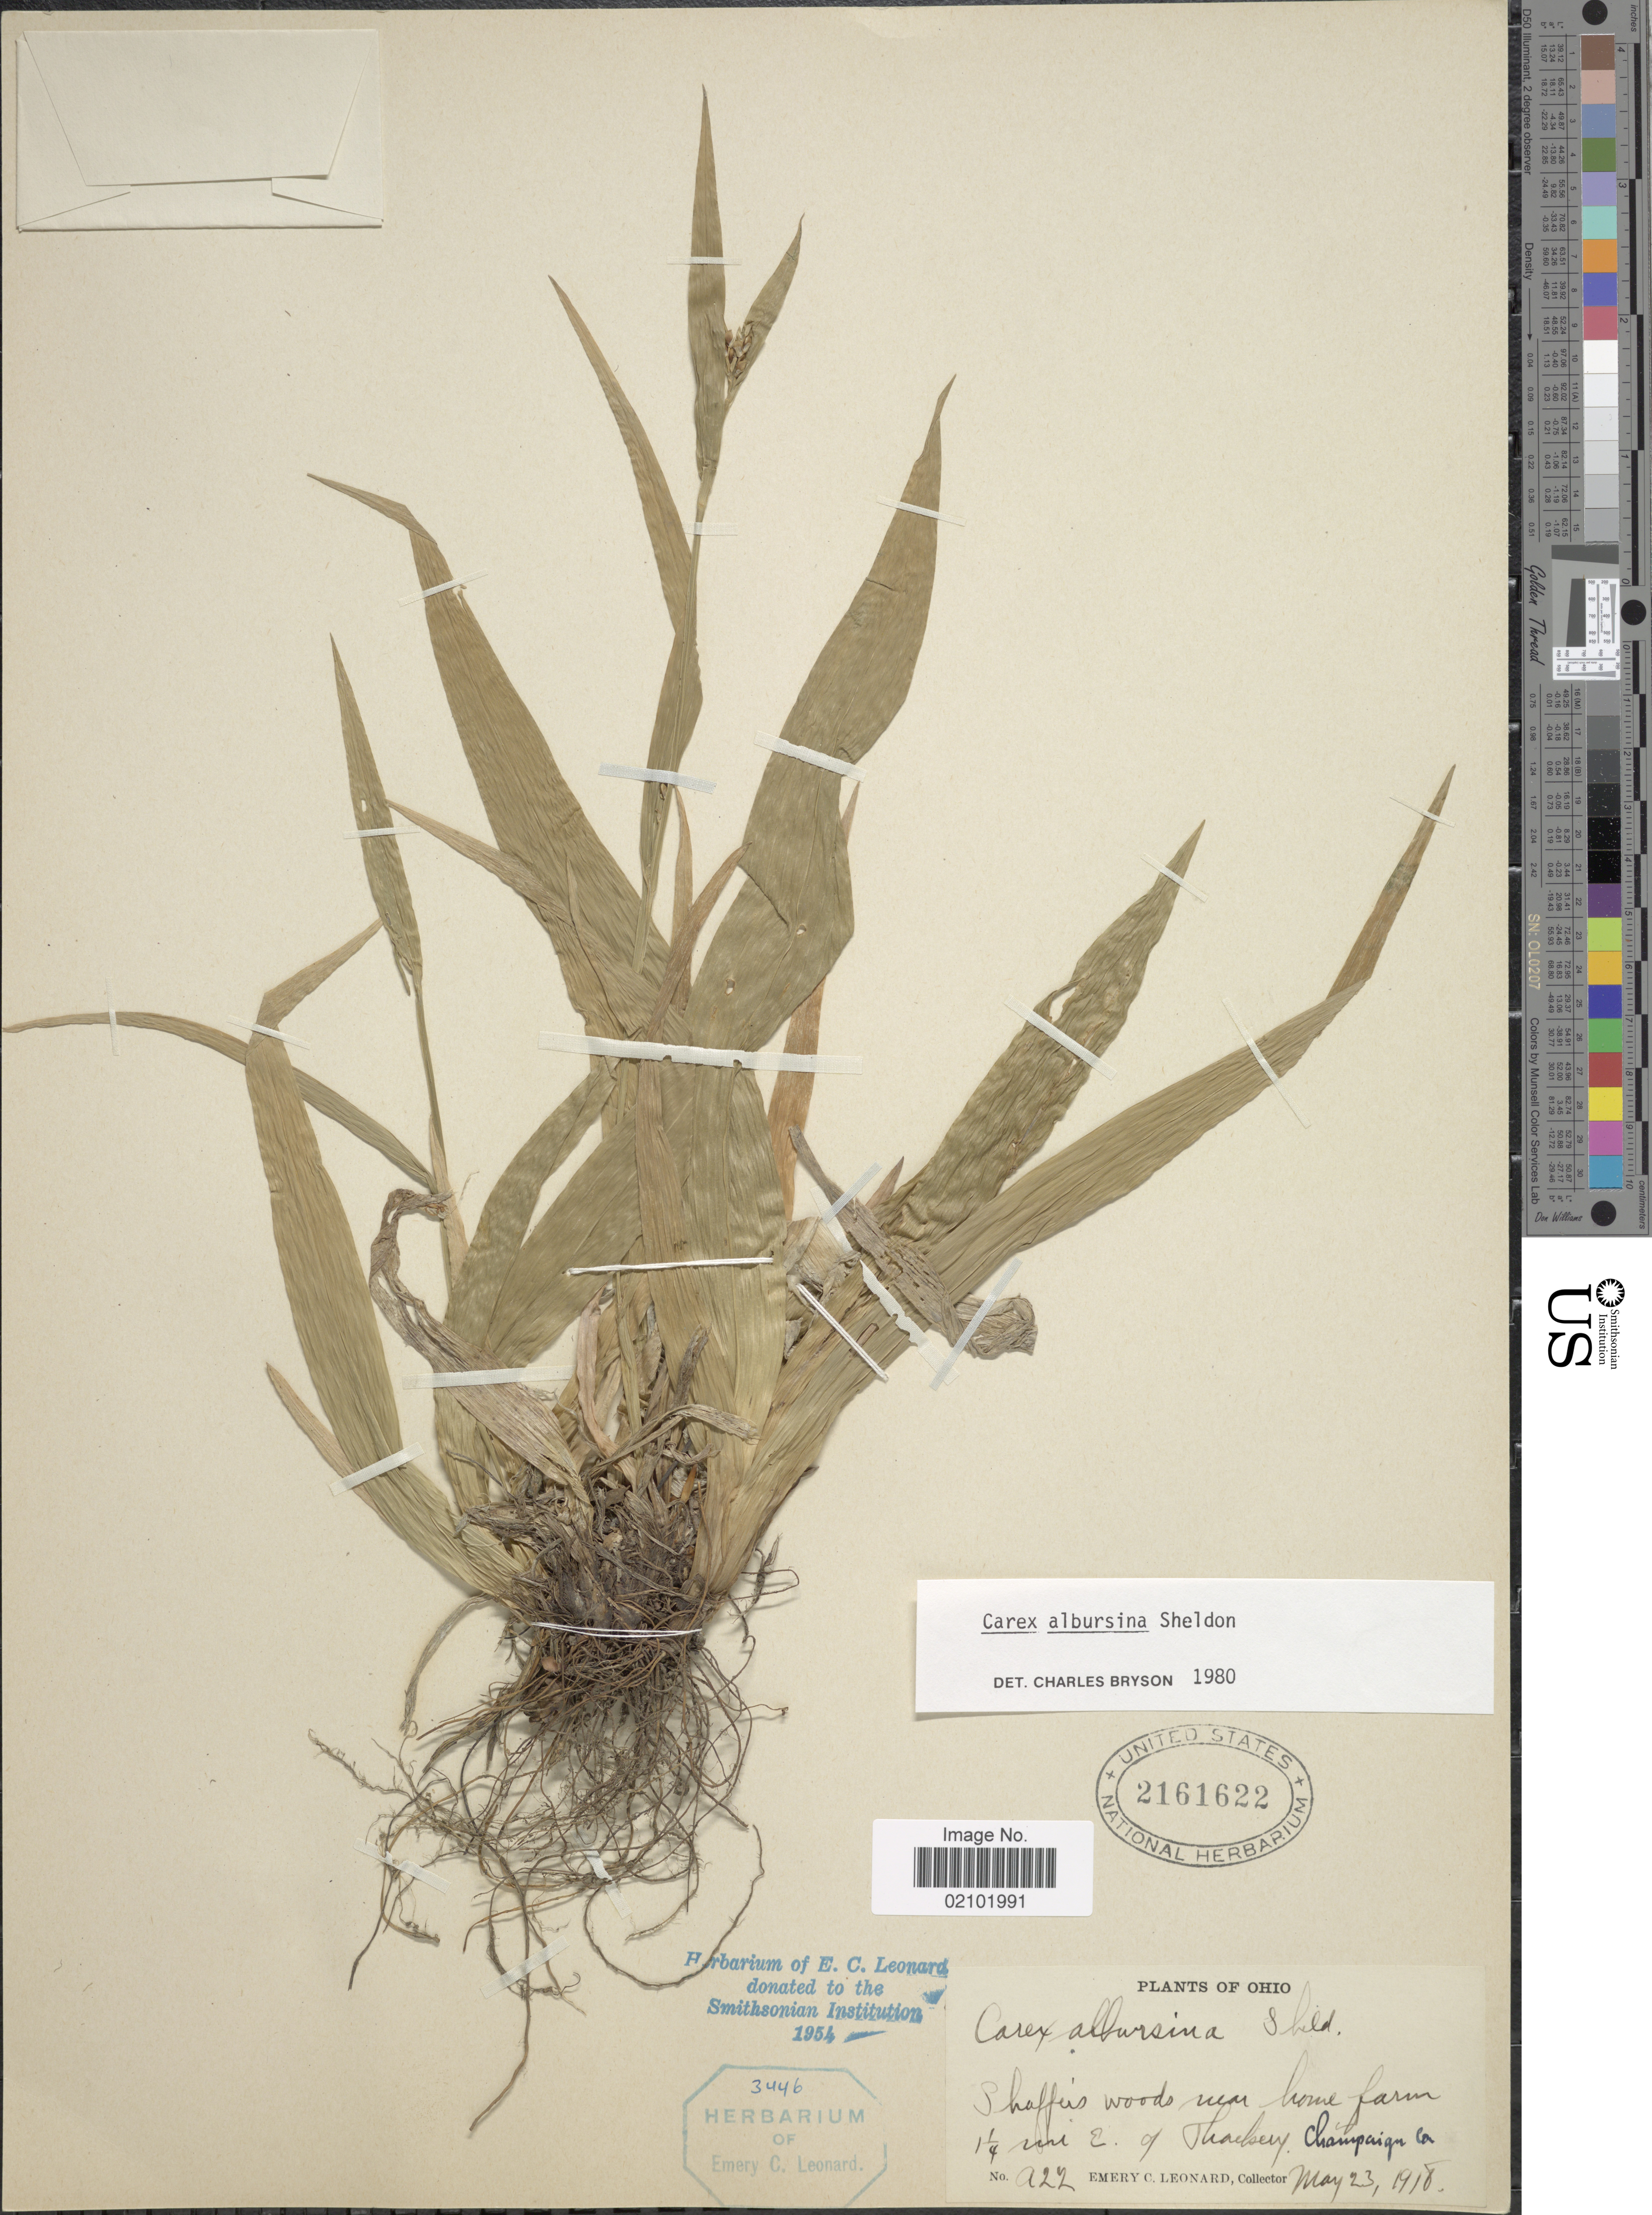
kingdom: Plantae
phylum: Tracheophyta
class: Liliopsida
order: Poales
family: Cyperaceae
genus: Carex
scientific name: Carex albursina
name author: E. Sheld.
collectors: E. C. Leonard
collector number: a22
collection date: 1918-05-23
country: United States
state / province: Ohio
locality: Shaffer's woods near home farm 1¼ miles E. of Thackery. Champaign Co.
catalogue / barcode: US 2161622